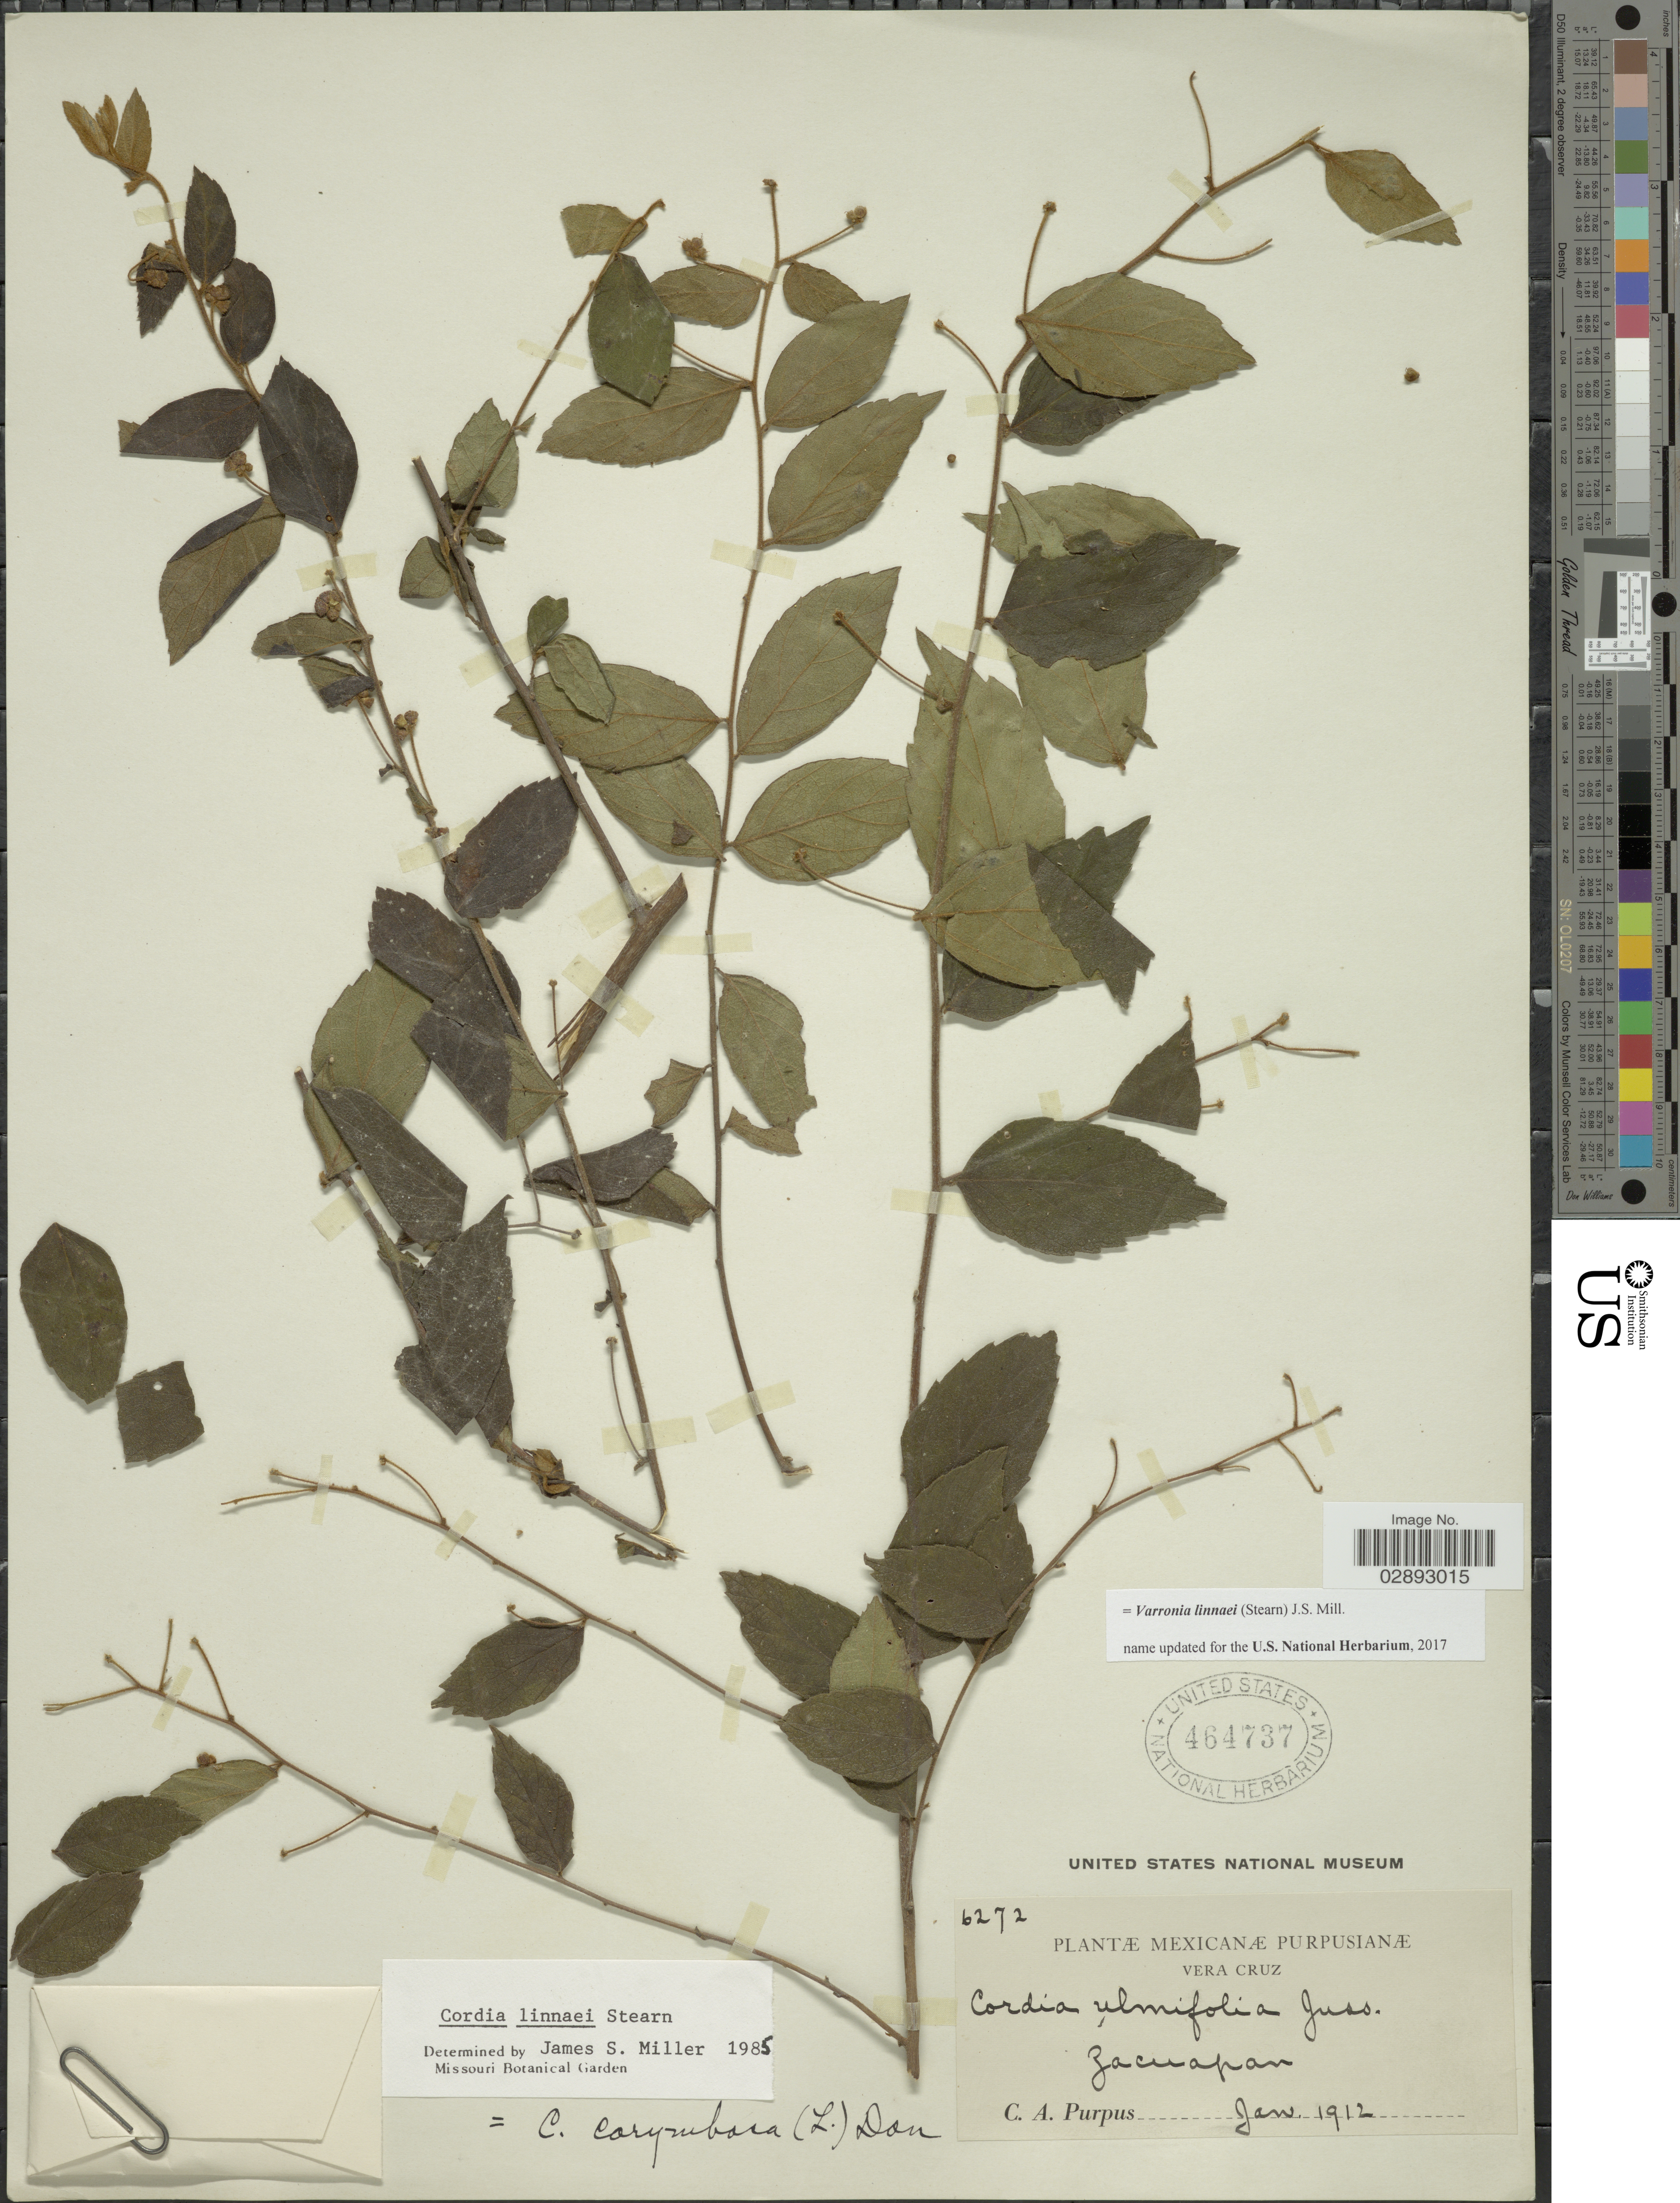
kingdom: Plantae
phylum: Tracheophyta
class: Magnoliopsida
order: Boraginales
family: Cordiaceae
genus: Varronia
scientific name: Varronia linnaei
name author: (Stearn) J.S. Mill.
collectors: C. A. Purpus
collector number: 6272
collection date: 1912-01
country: Mexico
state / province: Veracruz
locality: Vera Cruz. Zacuapan.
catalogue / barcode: US 464737